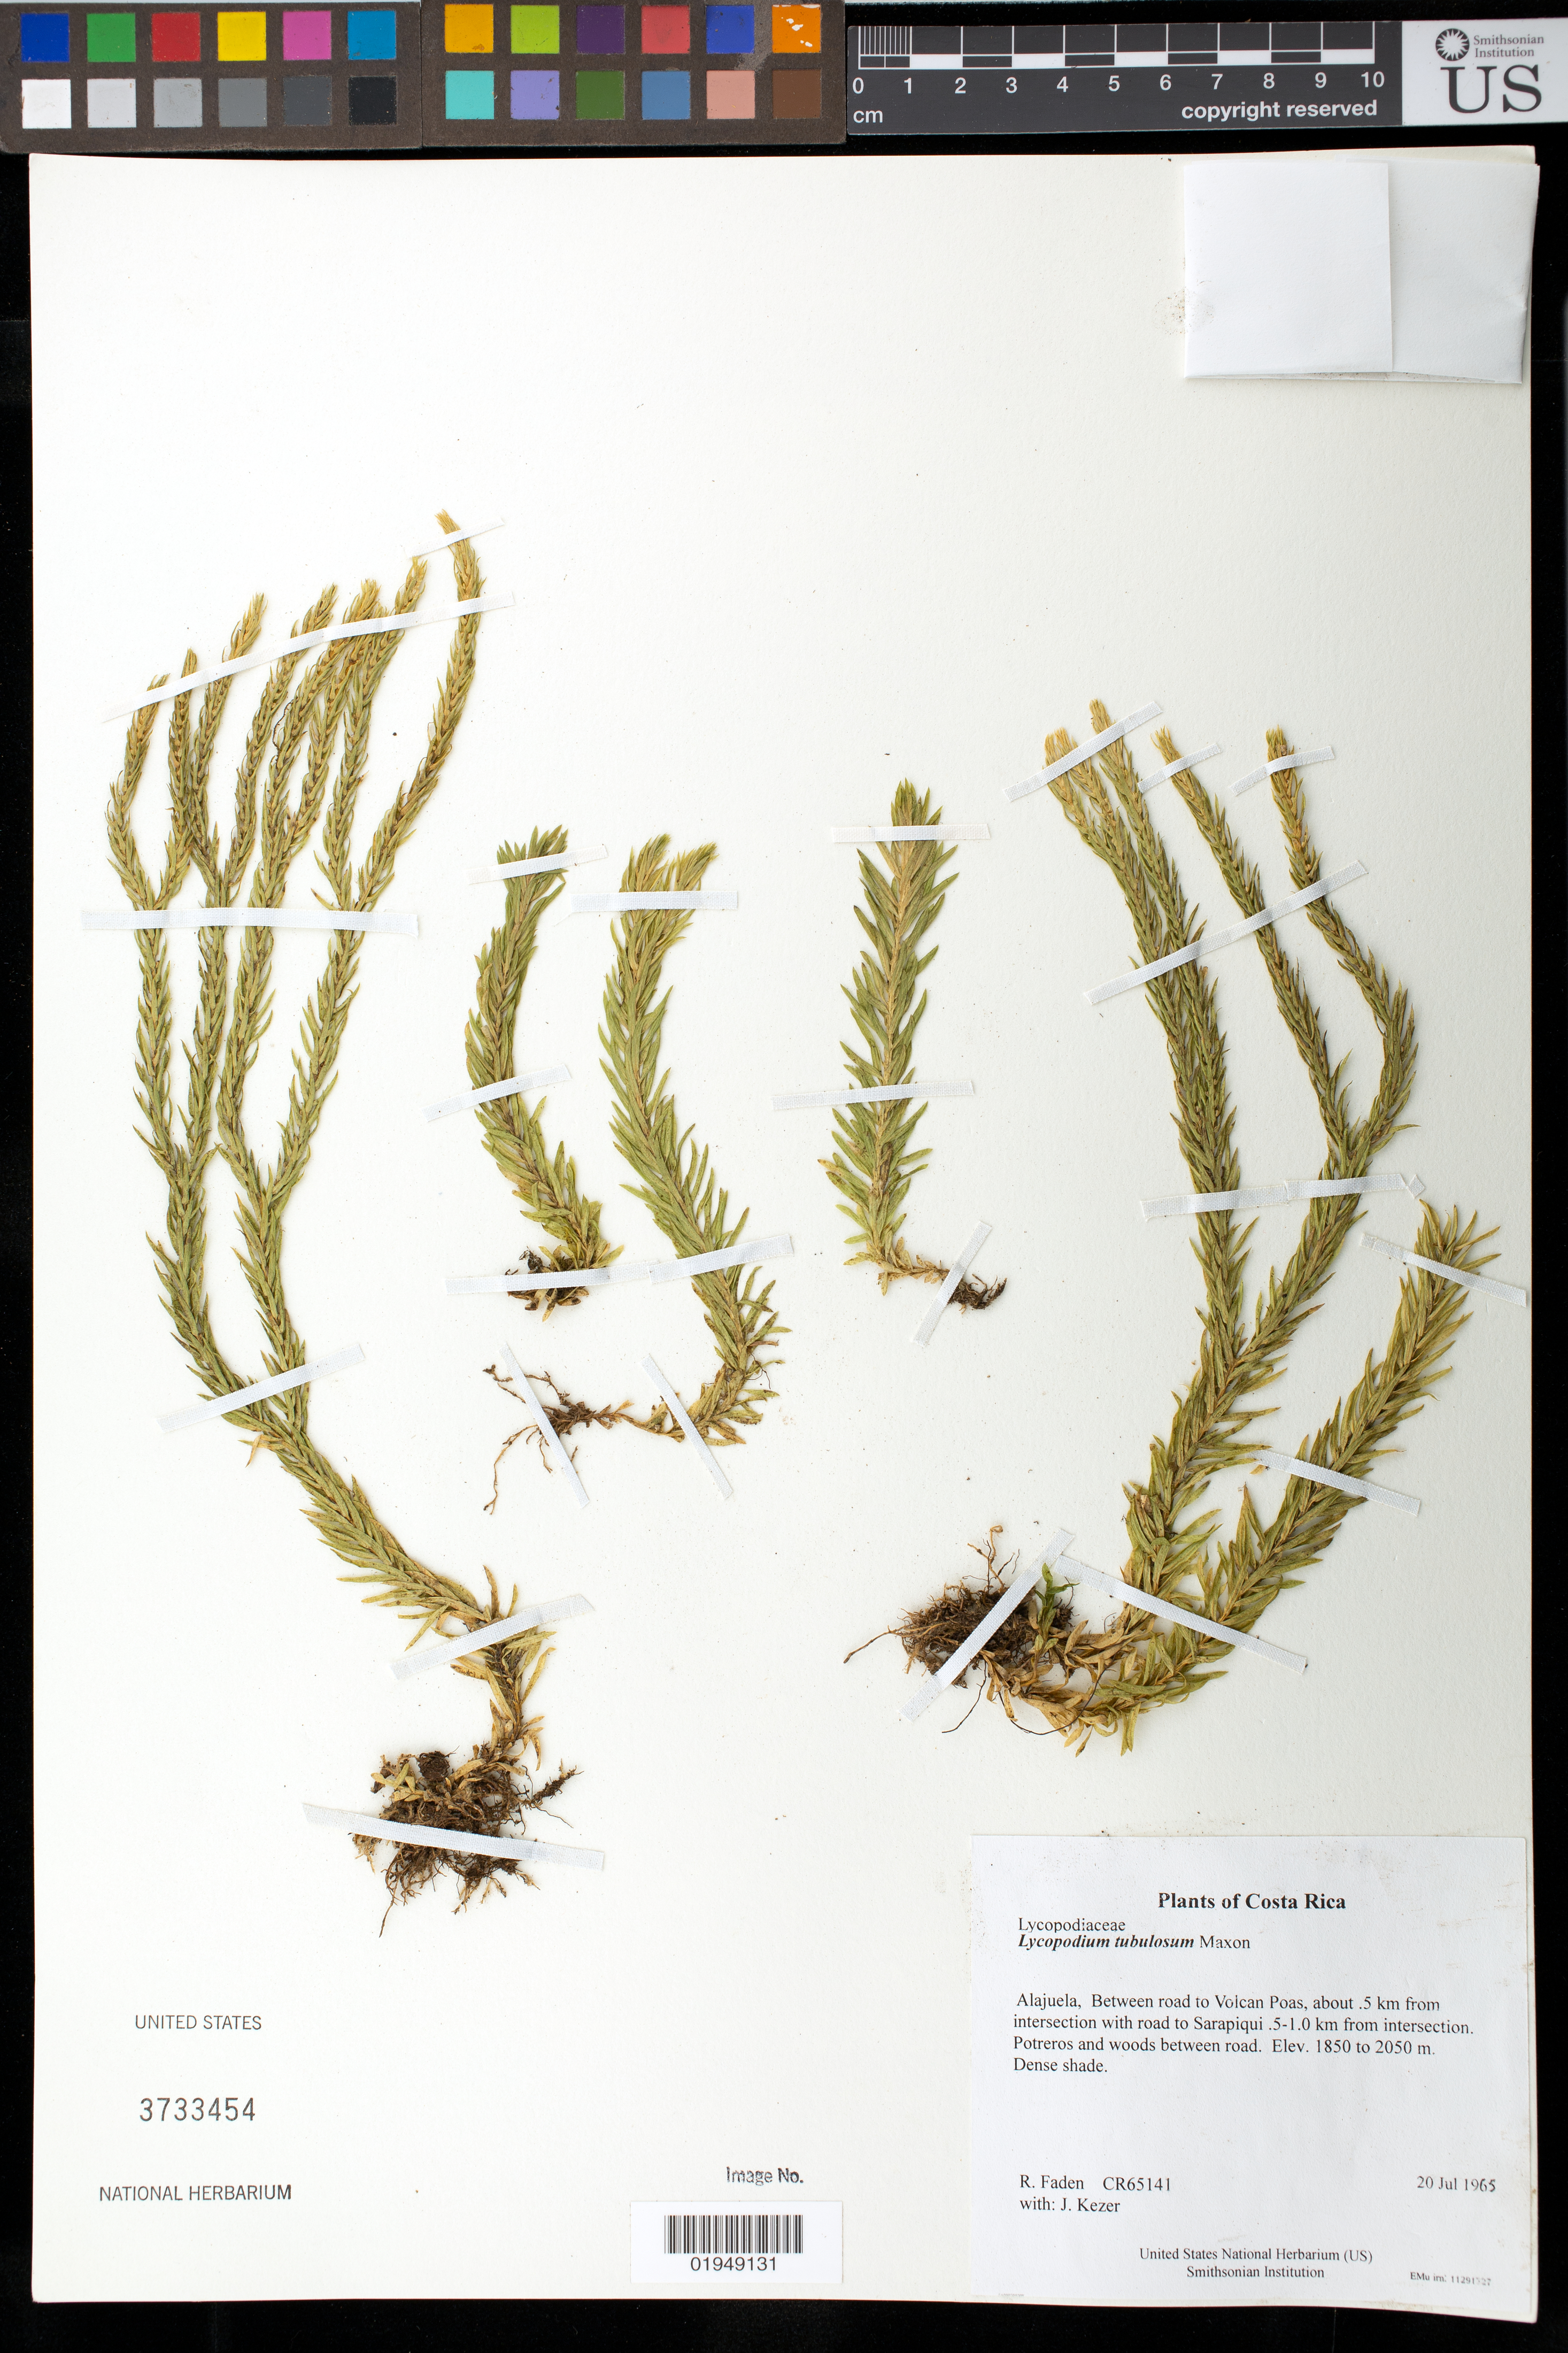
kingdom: Plantae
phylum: Tracheophyta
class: Lycopodiopsida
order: Lycopodiales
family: Lycopodiaceae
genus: Phlegmariurus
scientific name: Phlegmariurus tubulosus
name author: (Maxon) B. Øllg.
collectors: R. B. Faden & J. Kezer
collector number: CR65141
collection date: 1965-07-20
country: Costa Rica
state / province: Alajuela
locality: Between road to Volcan Poas, about .5 km from intersection with road to Sarapiqui .5-1.0 km from intersection. Potreros and woods between road.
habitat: Dense shade.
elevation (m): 1850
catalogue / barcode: US 3733454